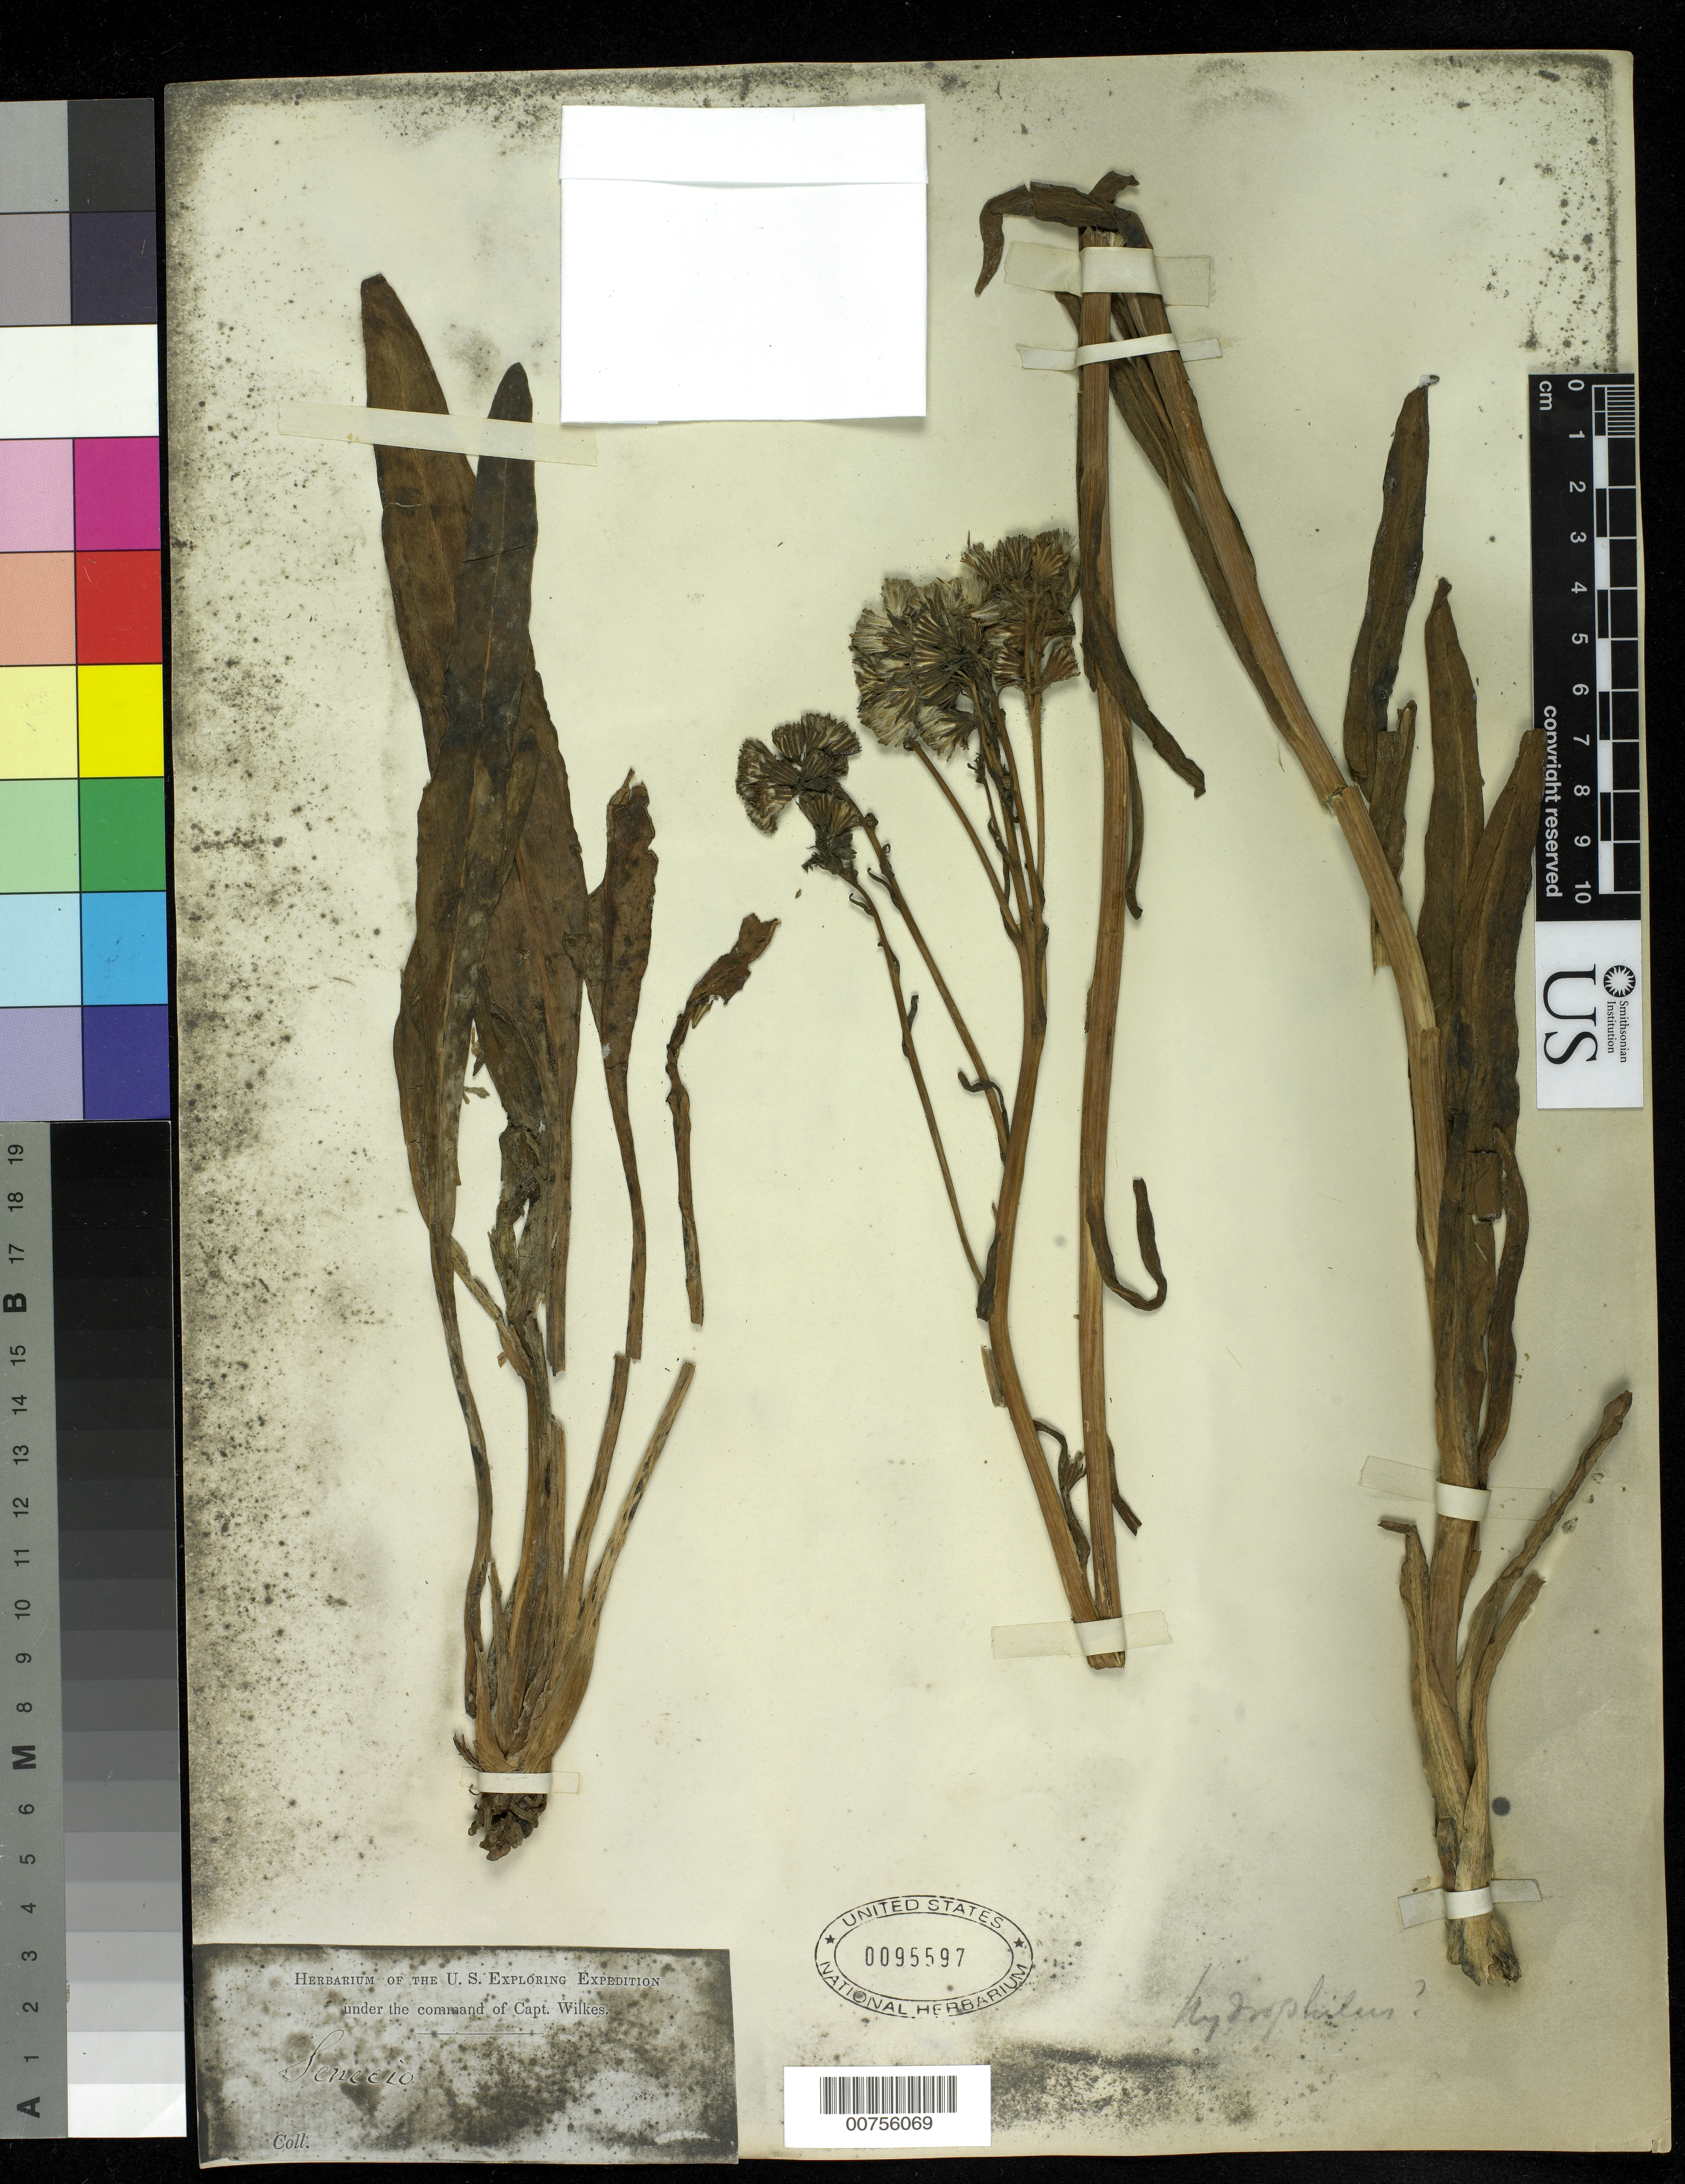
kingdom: Plantae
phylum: Tracheophyta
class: Magnoliopsida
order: Asterales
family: Asteraceae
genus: Senecio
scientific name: Senecio hydrophilus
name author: Nutt.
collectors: Wilkes Explor. Exped.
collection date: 1838/1842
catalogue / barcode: US 95597